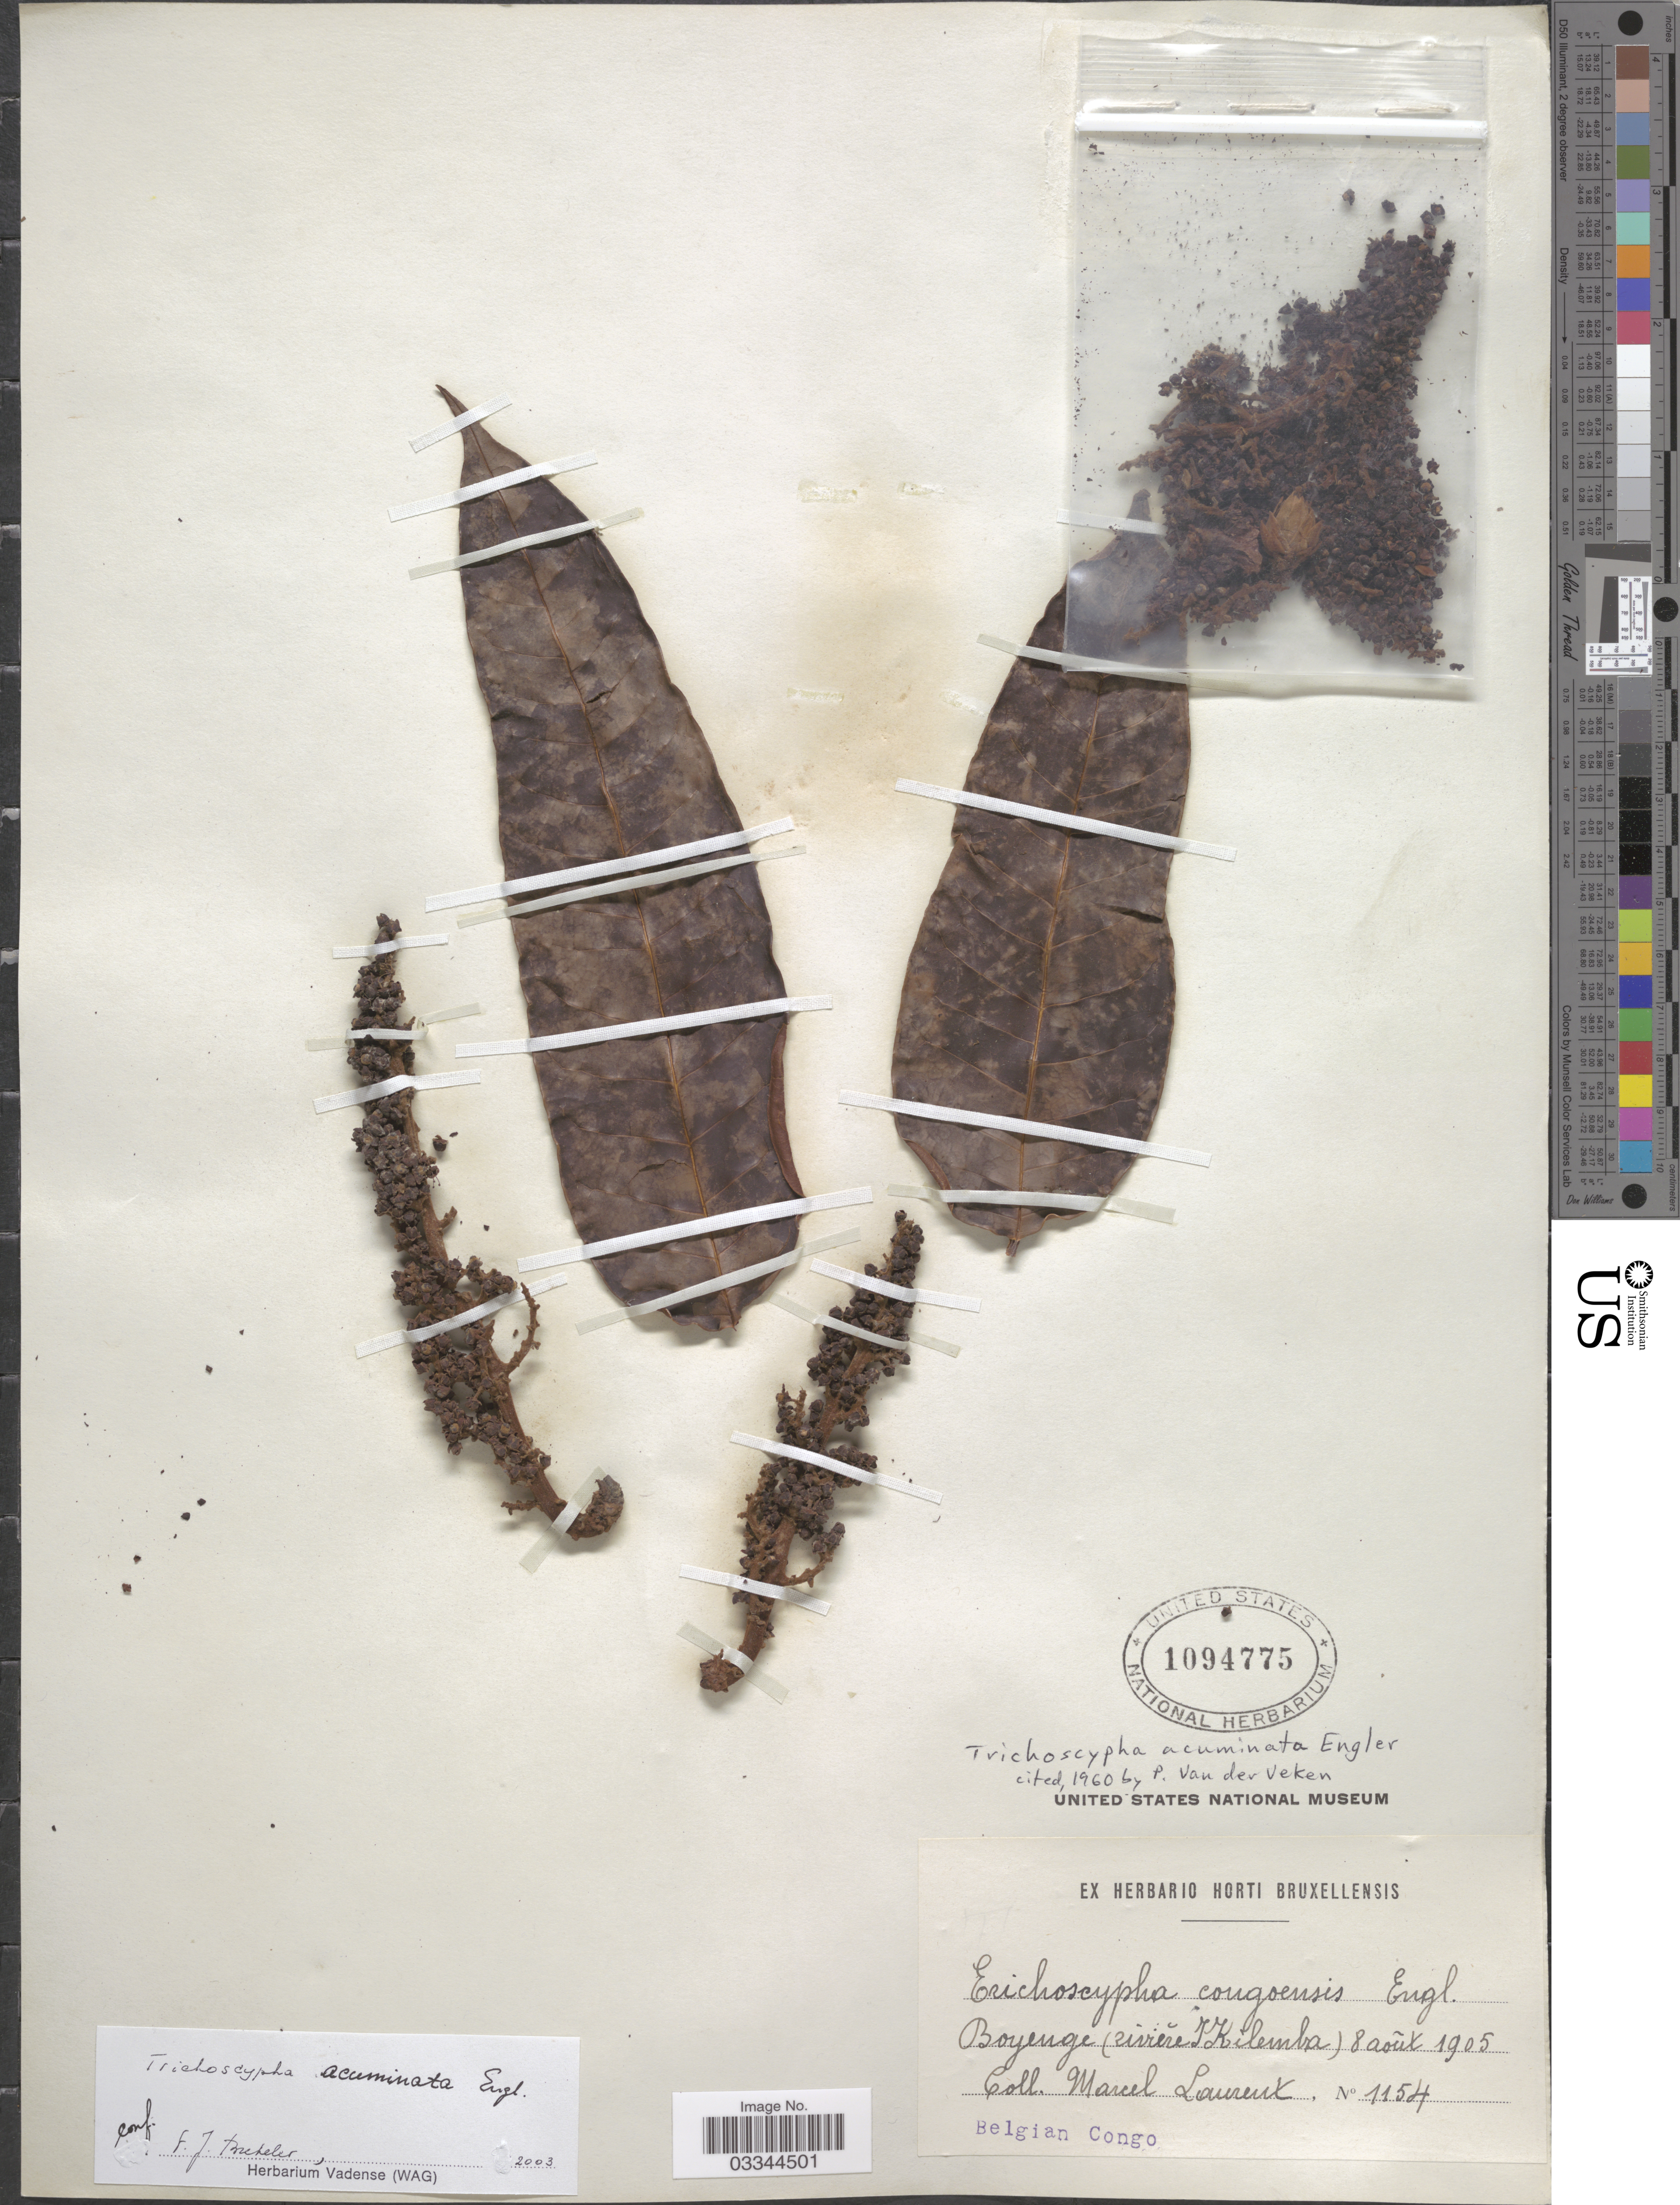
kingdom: Plantae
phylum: Tracheophyta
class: Magnoliopsida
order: Sapindales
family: Anacardiaceae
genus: Trichoscypha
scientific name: Trichoscypha acuminata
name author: Engl.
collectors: M. Laurent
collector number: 1154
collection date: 1905-08-08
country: Congo, Democratic Republic of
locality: Boyenge (rivière Ikilemba). Belgian Congo.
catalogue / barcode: US 1094775